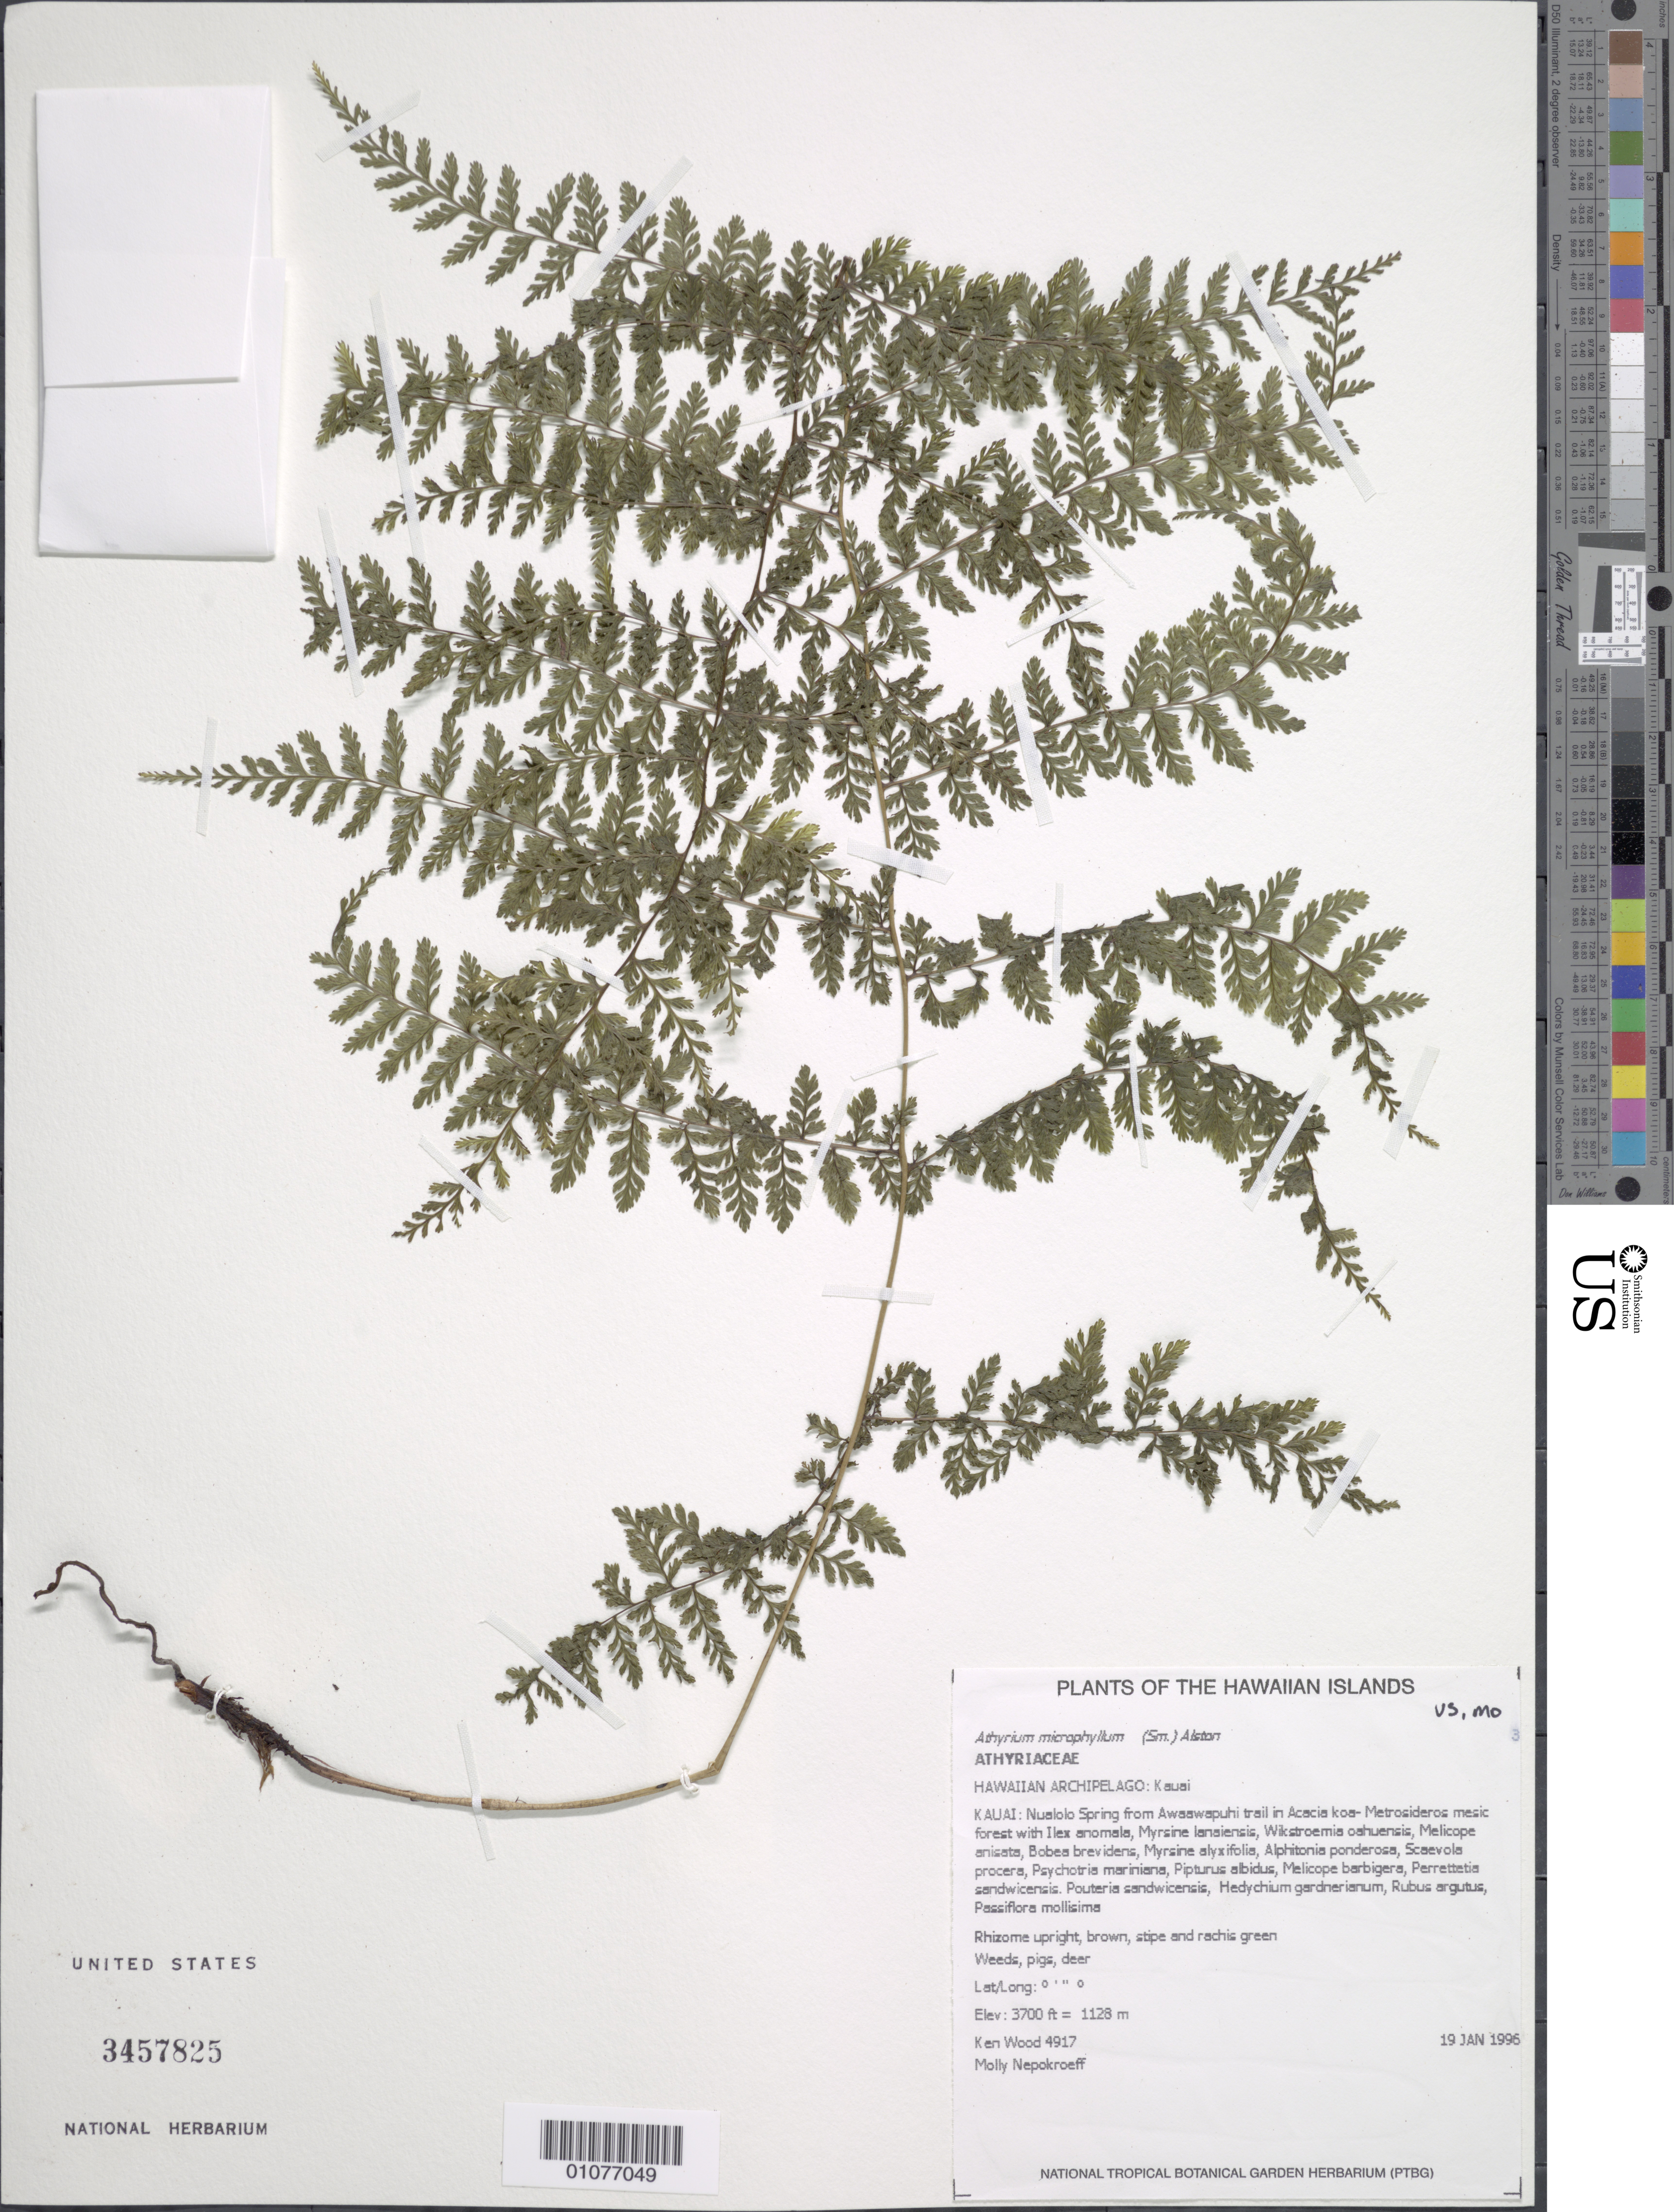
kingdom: Plantae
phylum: Tracheophyta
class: Polypodiopsida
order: Polypodiales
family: Athyriaceae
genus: Athyrium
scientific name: Athyrium microphyllum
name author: (Sm.) Alston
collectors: K. R. Wood & M. Nepokroeff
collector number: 4917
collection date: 1996-01-19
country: United States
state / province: Hawaii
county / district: Kauai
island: Kaua'i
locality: Nualolo Spring from Awaawapuhi trail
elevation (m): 1128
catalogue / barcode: US 3457825